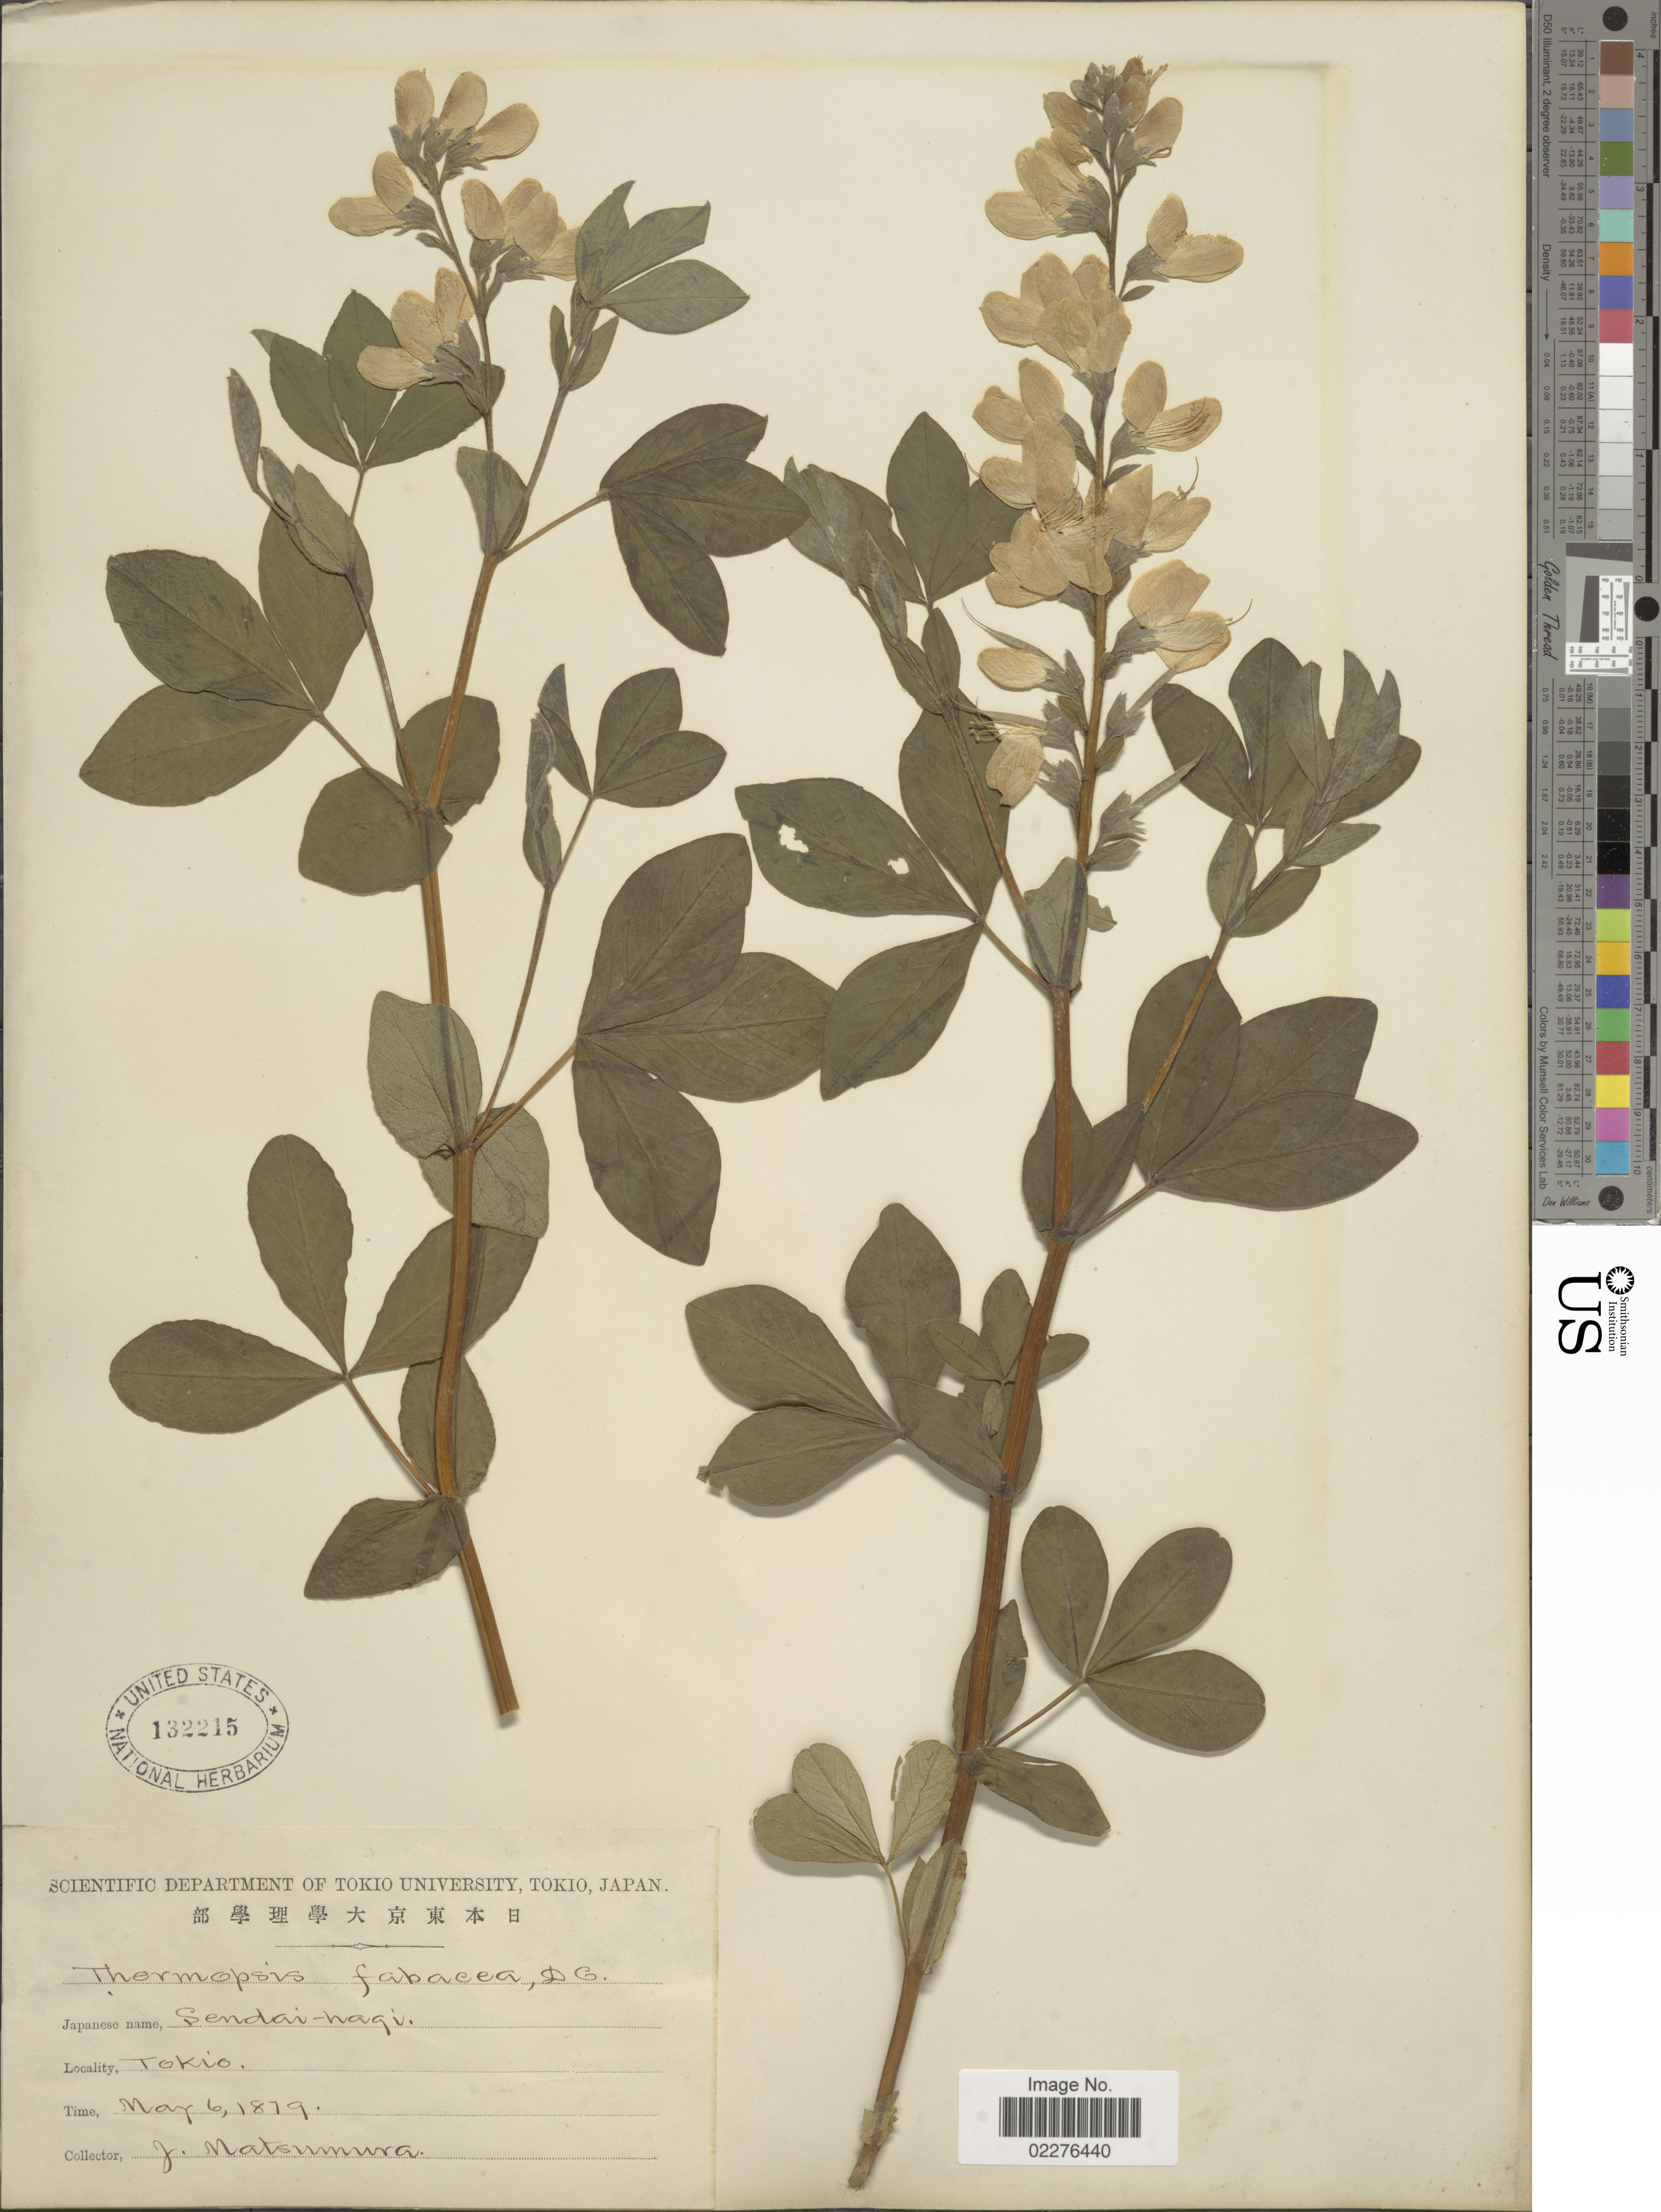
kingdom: Plantae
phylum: Tracheophyta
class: Magnoliopsida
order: Fabales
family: Fabaceae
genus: Thermopsis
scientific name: Thermopsis fabacea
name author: DC.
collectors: J. Matsumura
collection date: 1879-03-06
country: Japan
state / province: Tokyo, Federal City of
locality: Tokio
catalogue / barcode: US 132215